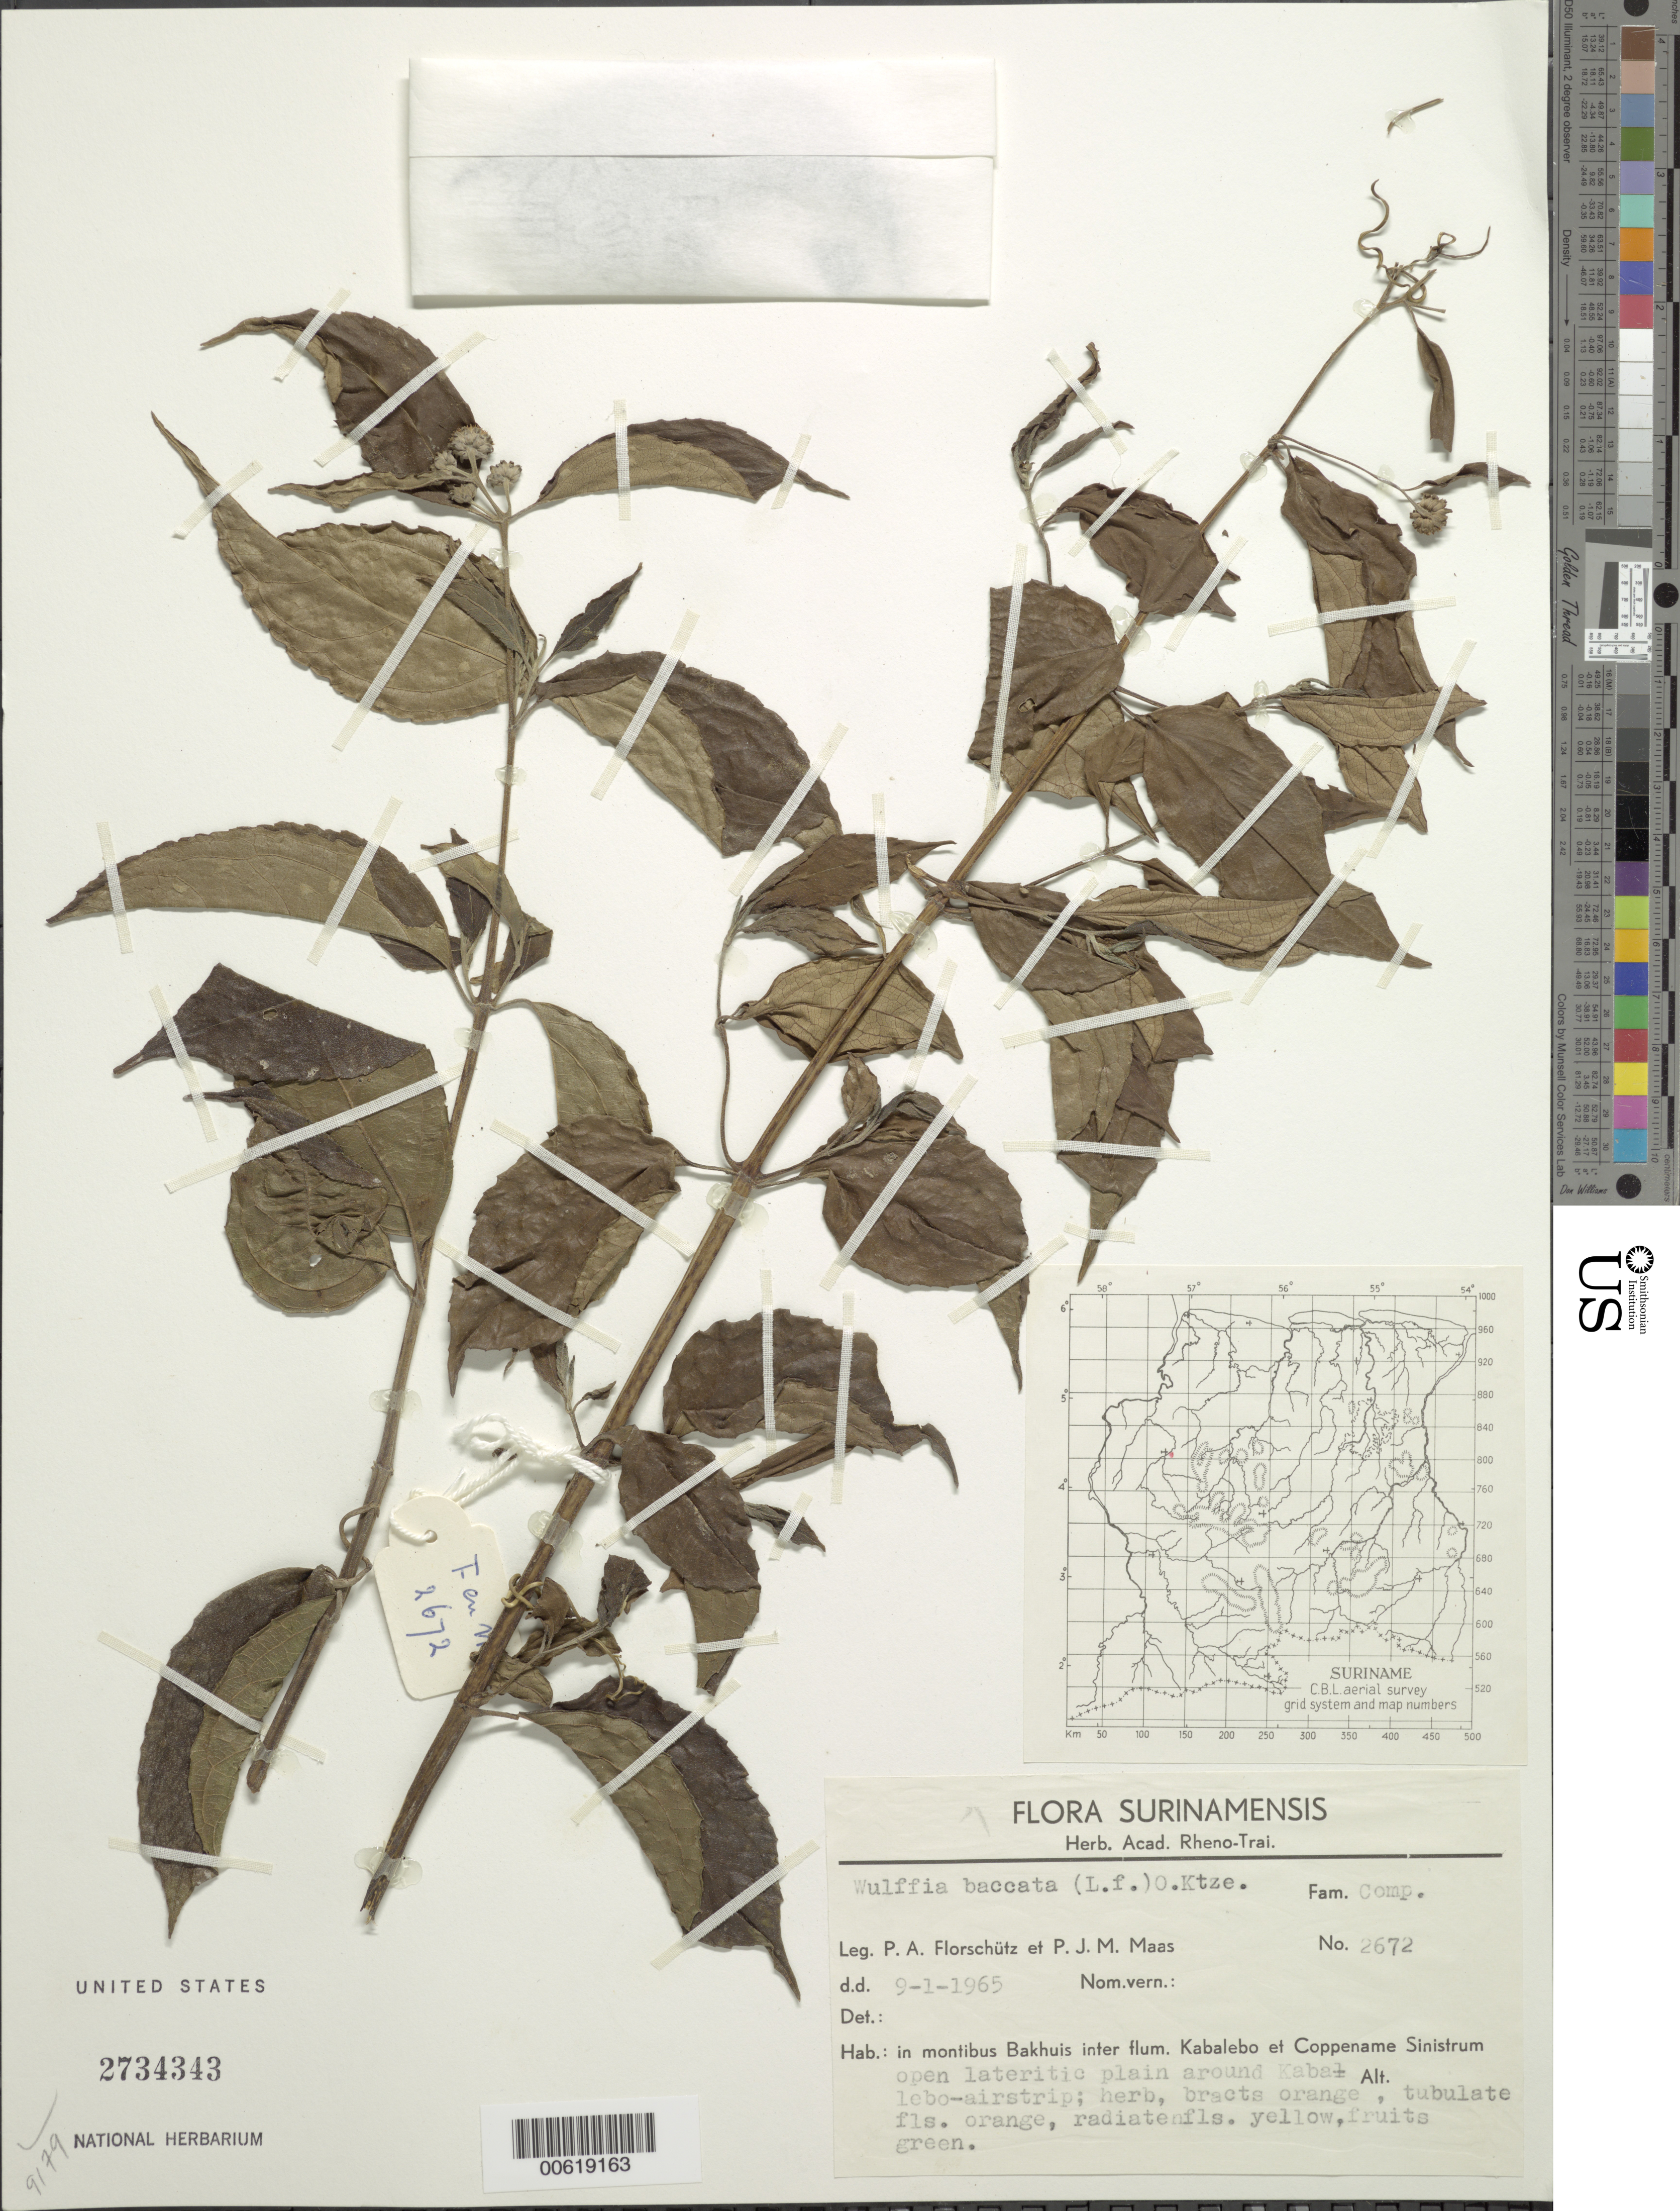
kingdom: Plantae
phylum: Tracheophyta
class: Magnoliopsida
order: Asterales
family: Asteraceae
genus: Wulffia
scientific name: Wulffia baccata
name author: (L. f.) Kuntze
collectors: P. Florschütz & P. Maas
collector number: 2672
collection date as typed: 9-Jan-65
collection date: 1965-01-09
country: Suriname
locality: Mont Bakhuis, betw. Kabalebo & Coppename Sinistrum Rivers, Kabalebo airstrip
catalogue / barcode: US 2734343